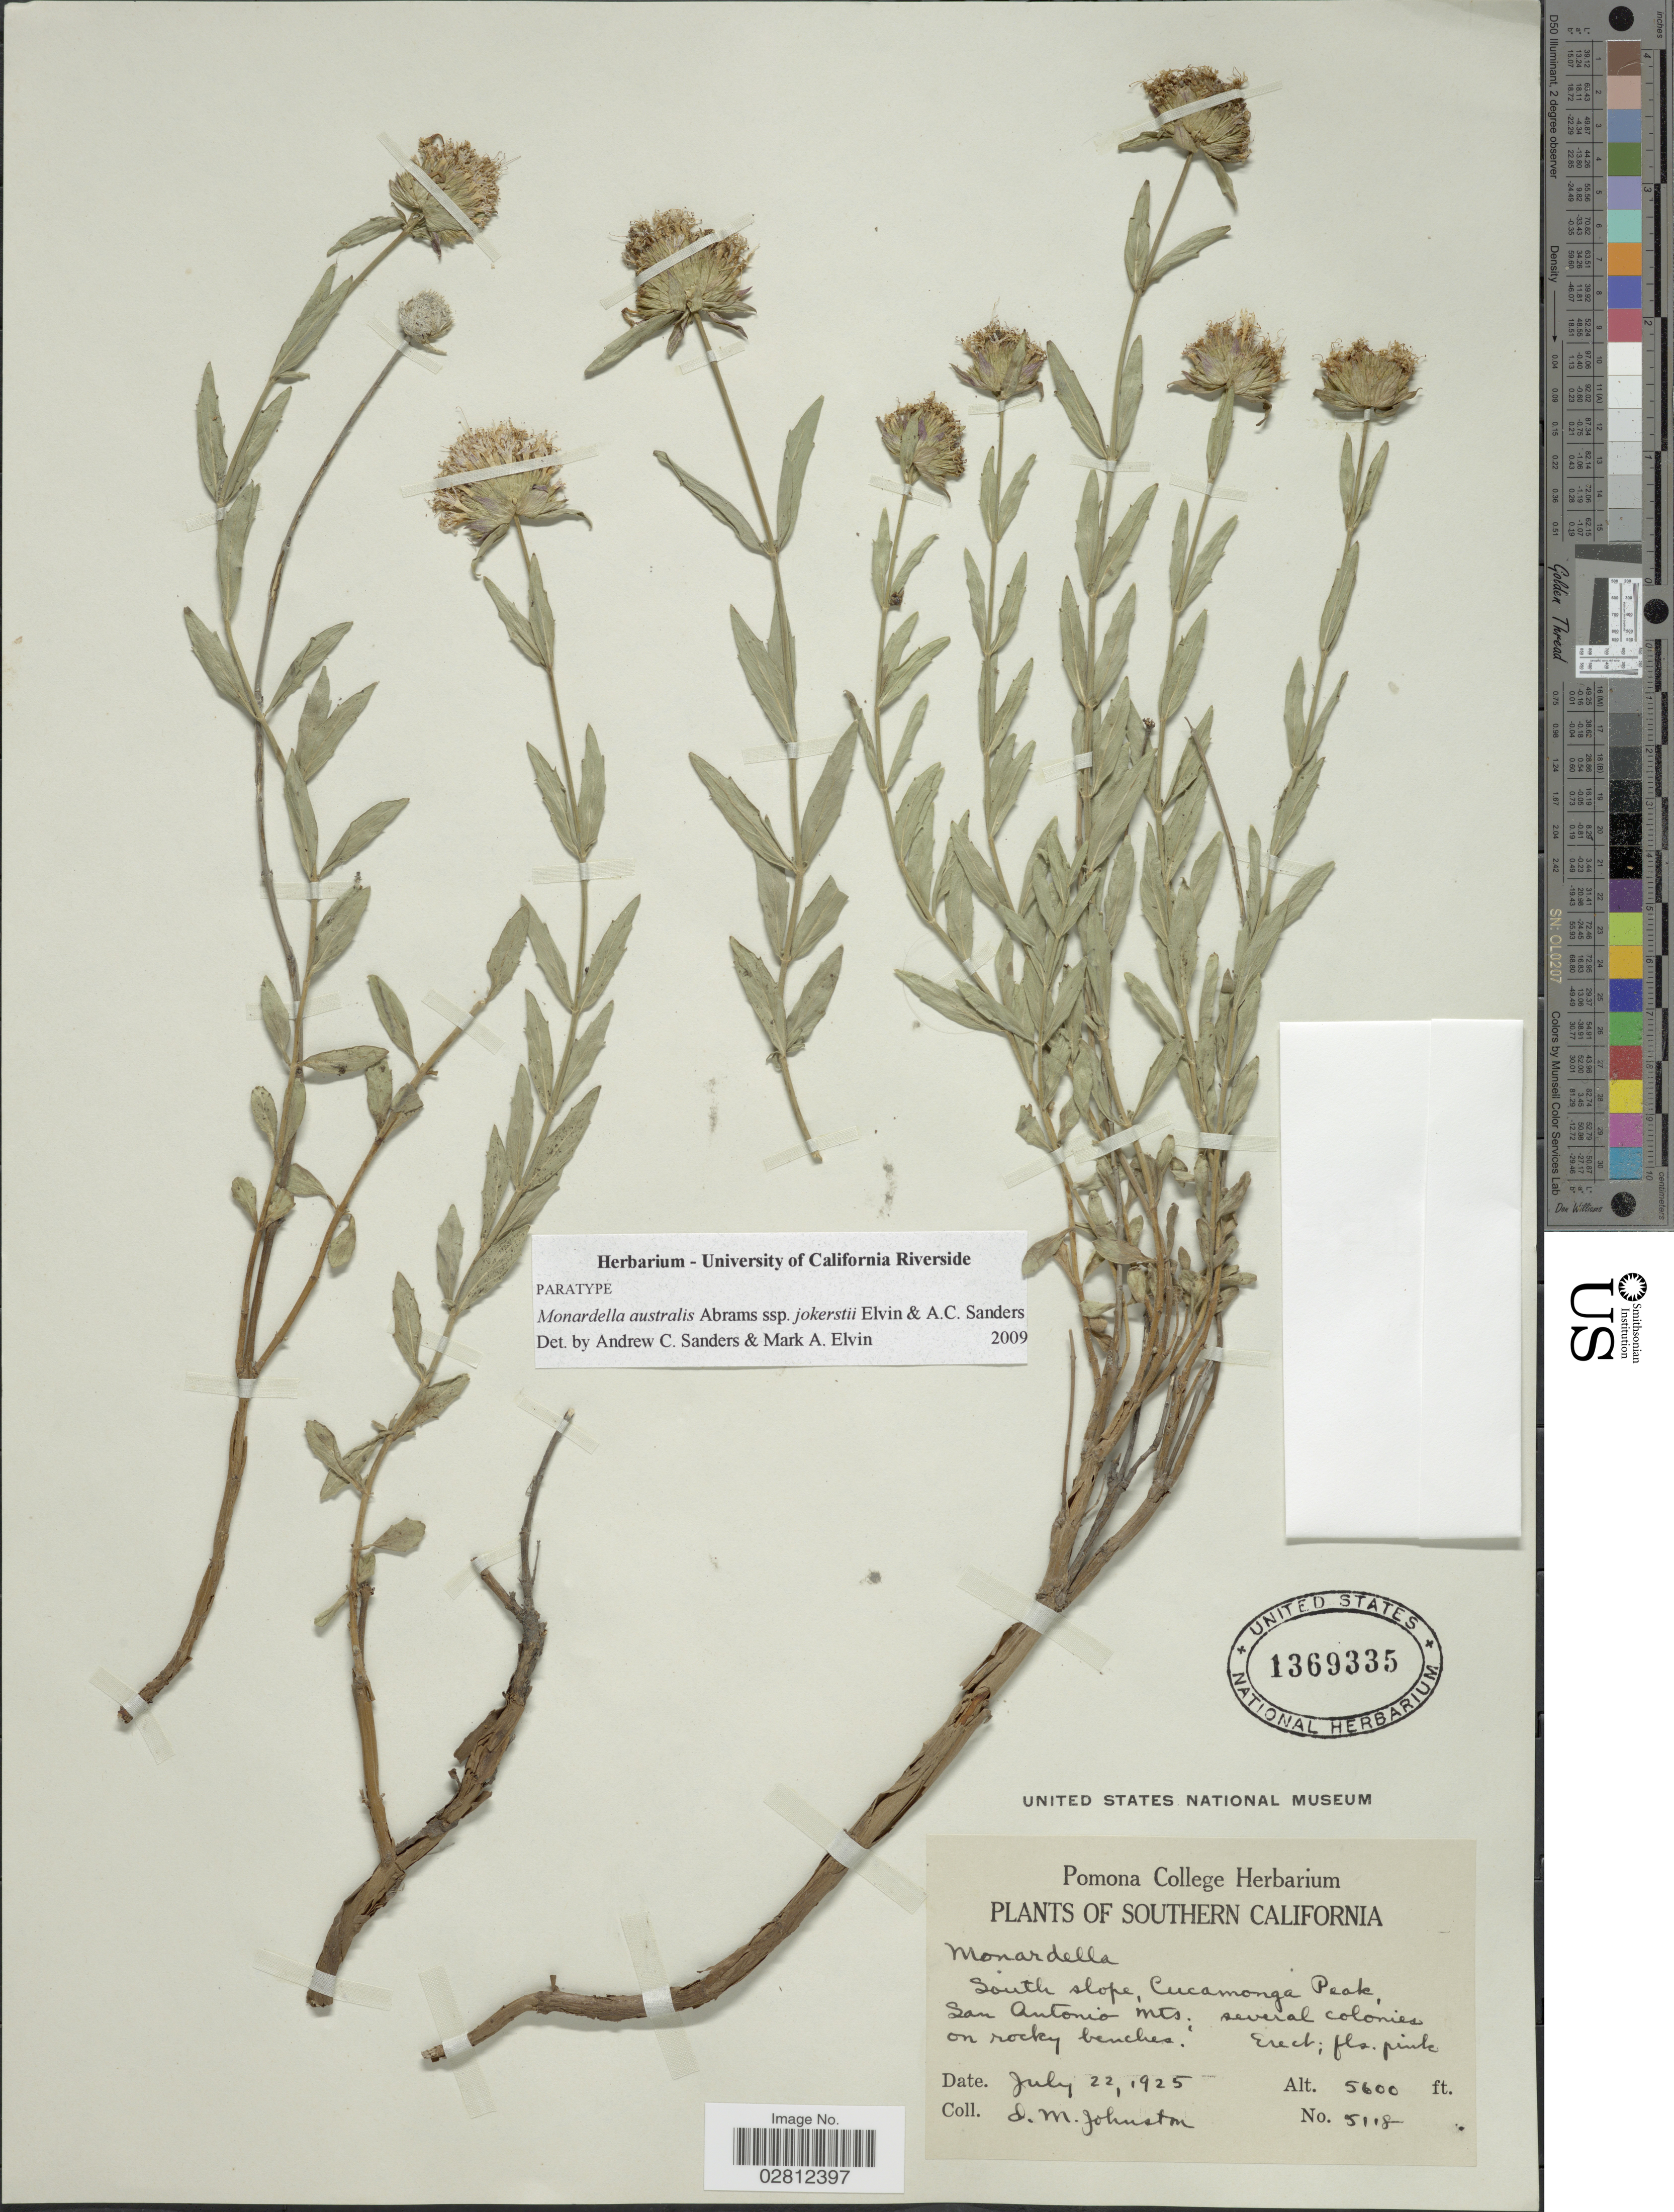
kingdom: Plantae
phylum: Tracheophyta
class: Magnoliopsida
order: Lamiales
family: Lamiaceae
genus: Monardella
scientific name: Monardella australis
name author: Abrams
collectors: J. Johnston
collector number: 5118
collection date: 1925-07-22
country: United States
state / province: California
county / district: Los Angeles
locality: Southern California. South slope, Cucamonga Peak, San Antonio Mts.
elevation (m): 1707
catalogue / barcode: US 1369335